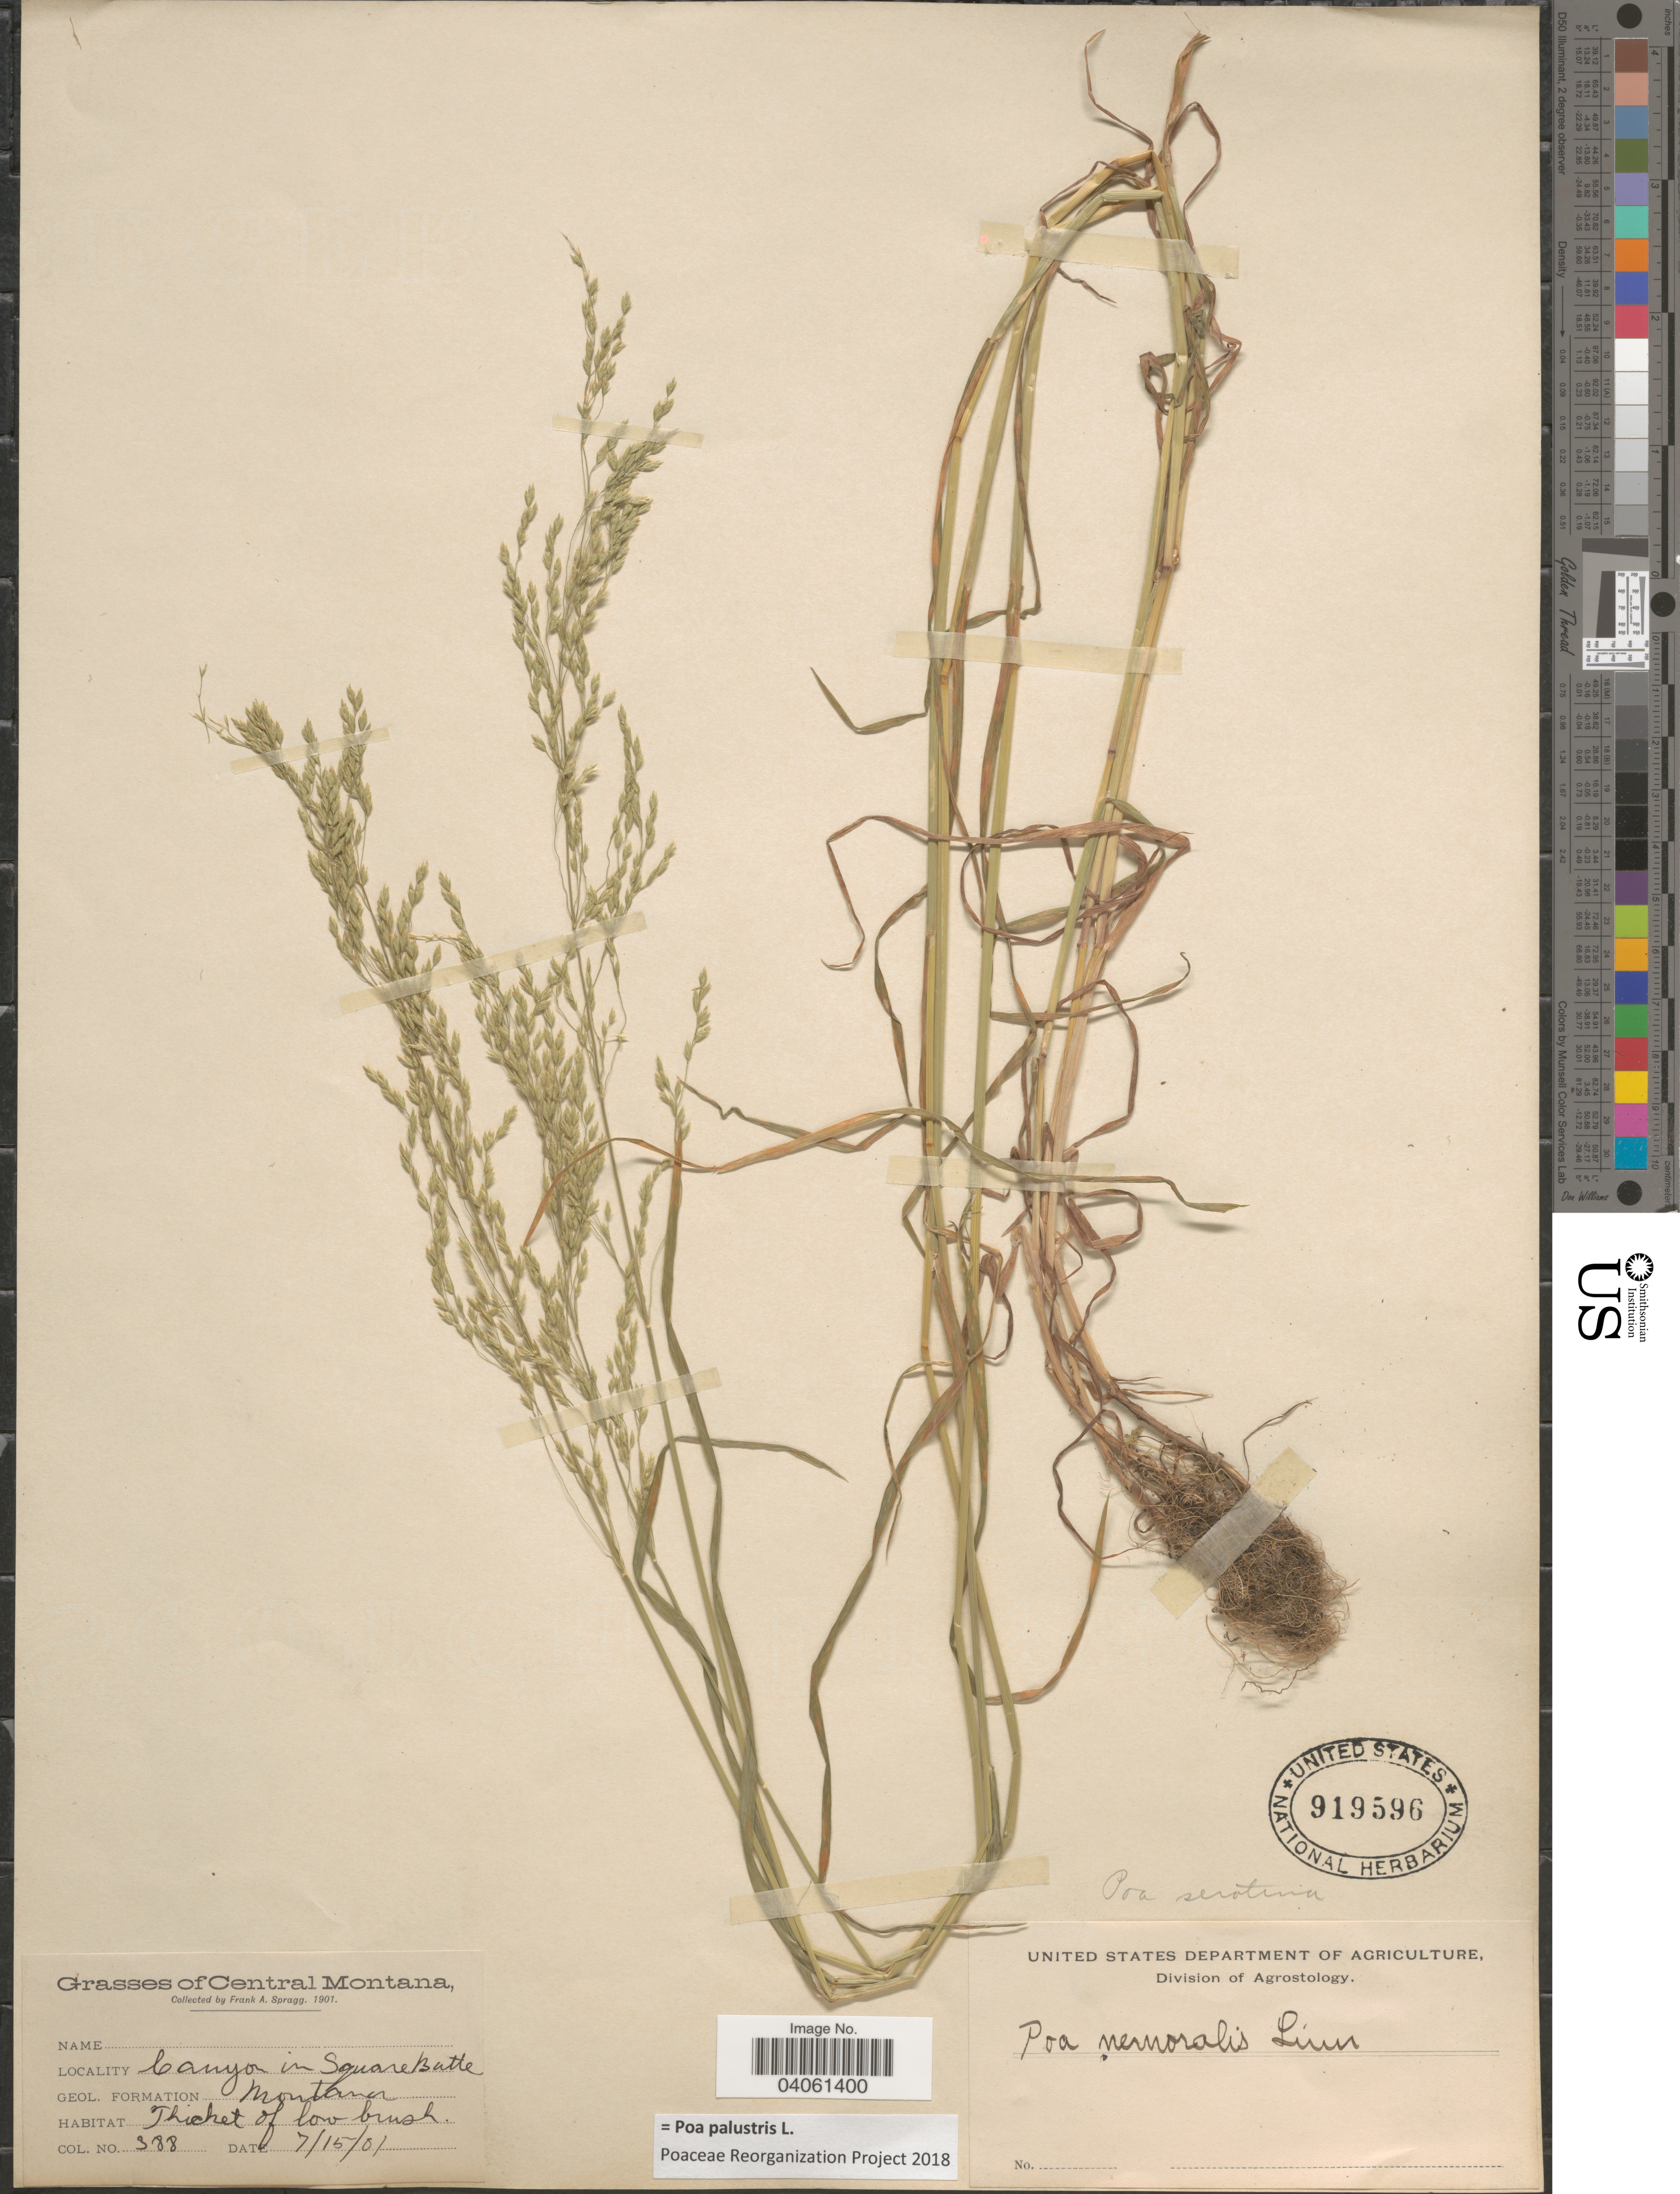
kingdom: Plantae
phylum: Tracheophyta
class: Liliopsida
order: Poales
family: Poaceae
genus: Poa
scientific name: Poa palustris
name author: L.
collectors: F. Spragg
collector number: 388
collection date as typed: Transcribed d/m/y: 15/7/1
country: United States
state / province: Montana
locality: Central Montana. Canyon in Square Butte. Geol. Formation Montana.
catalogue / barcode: US 919596